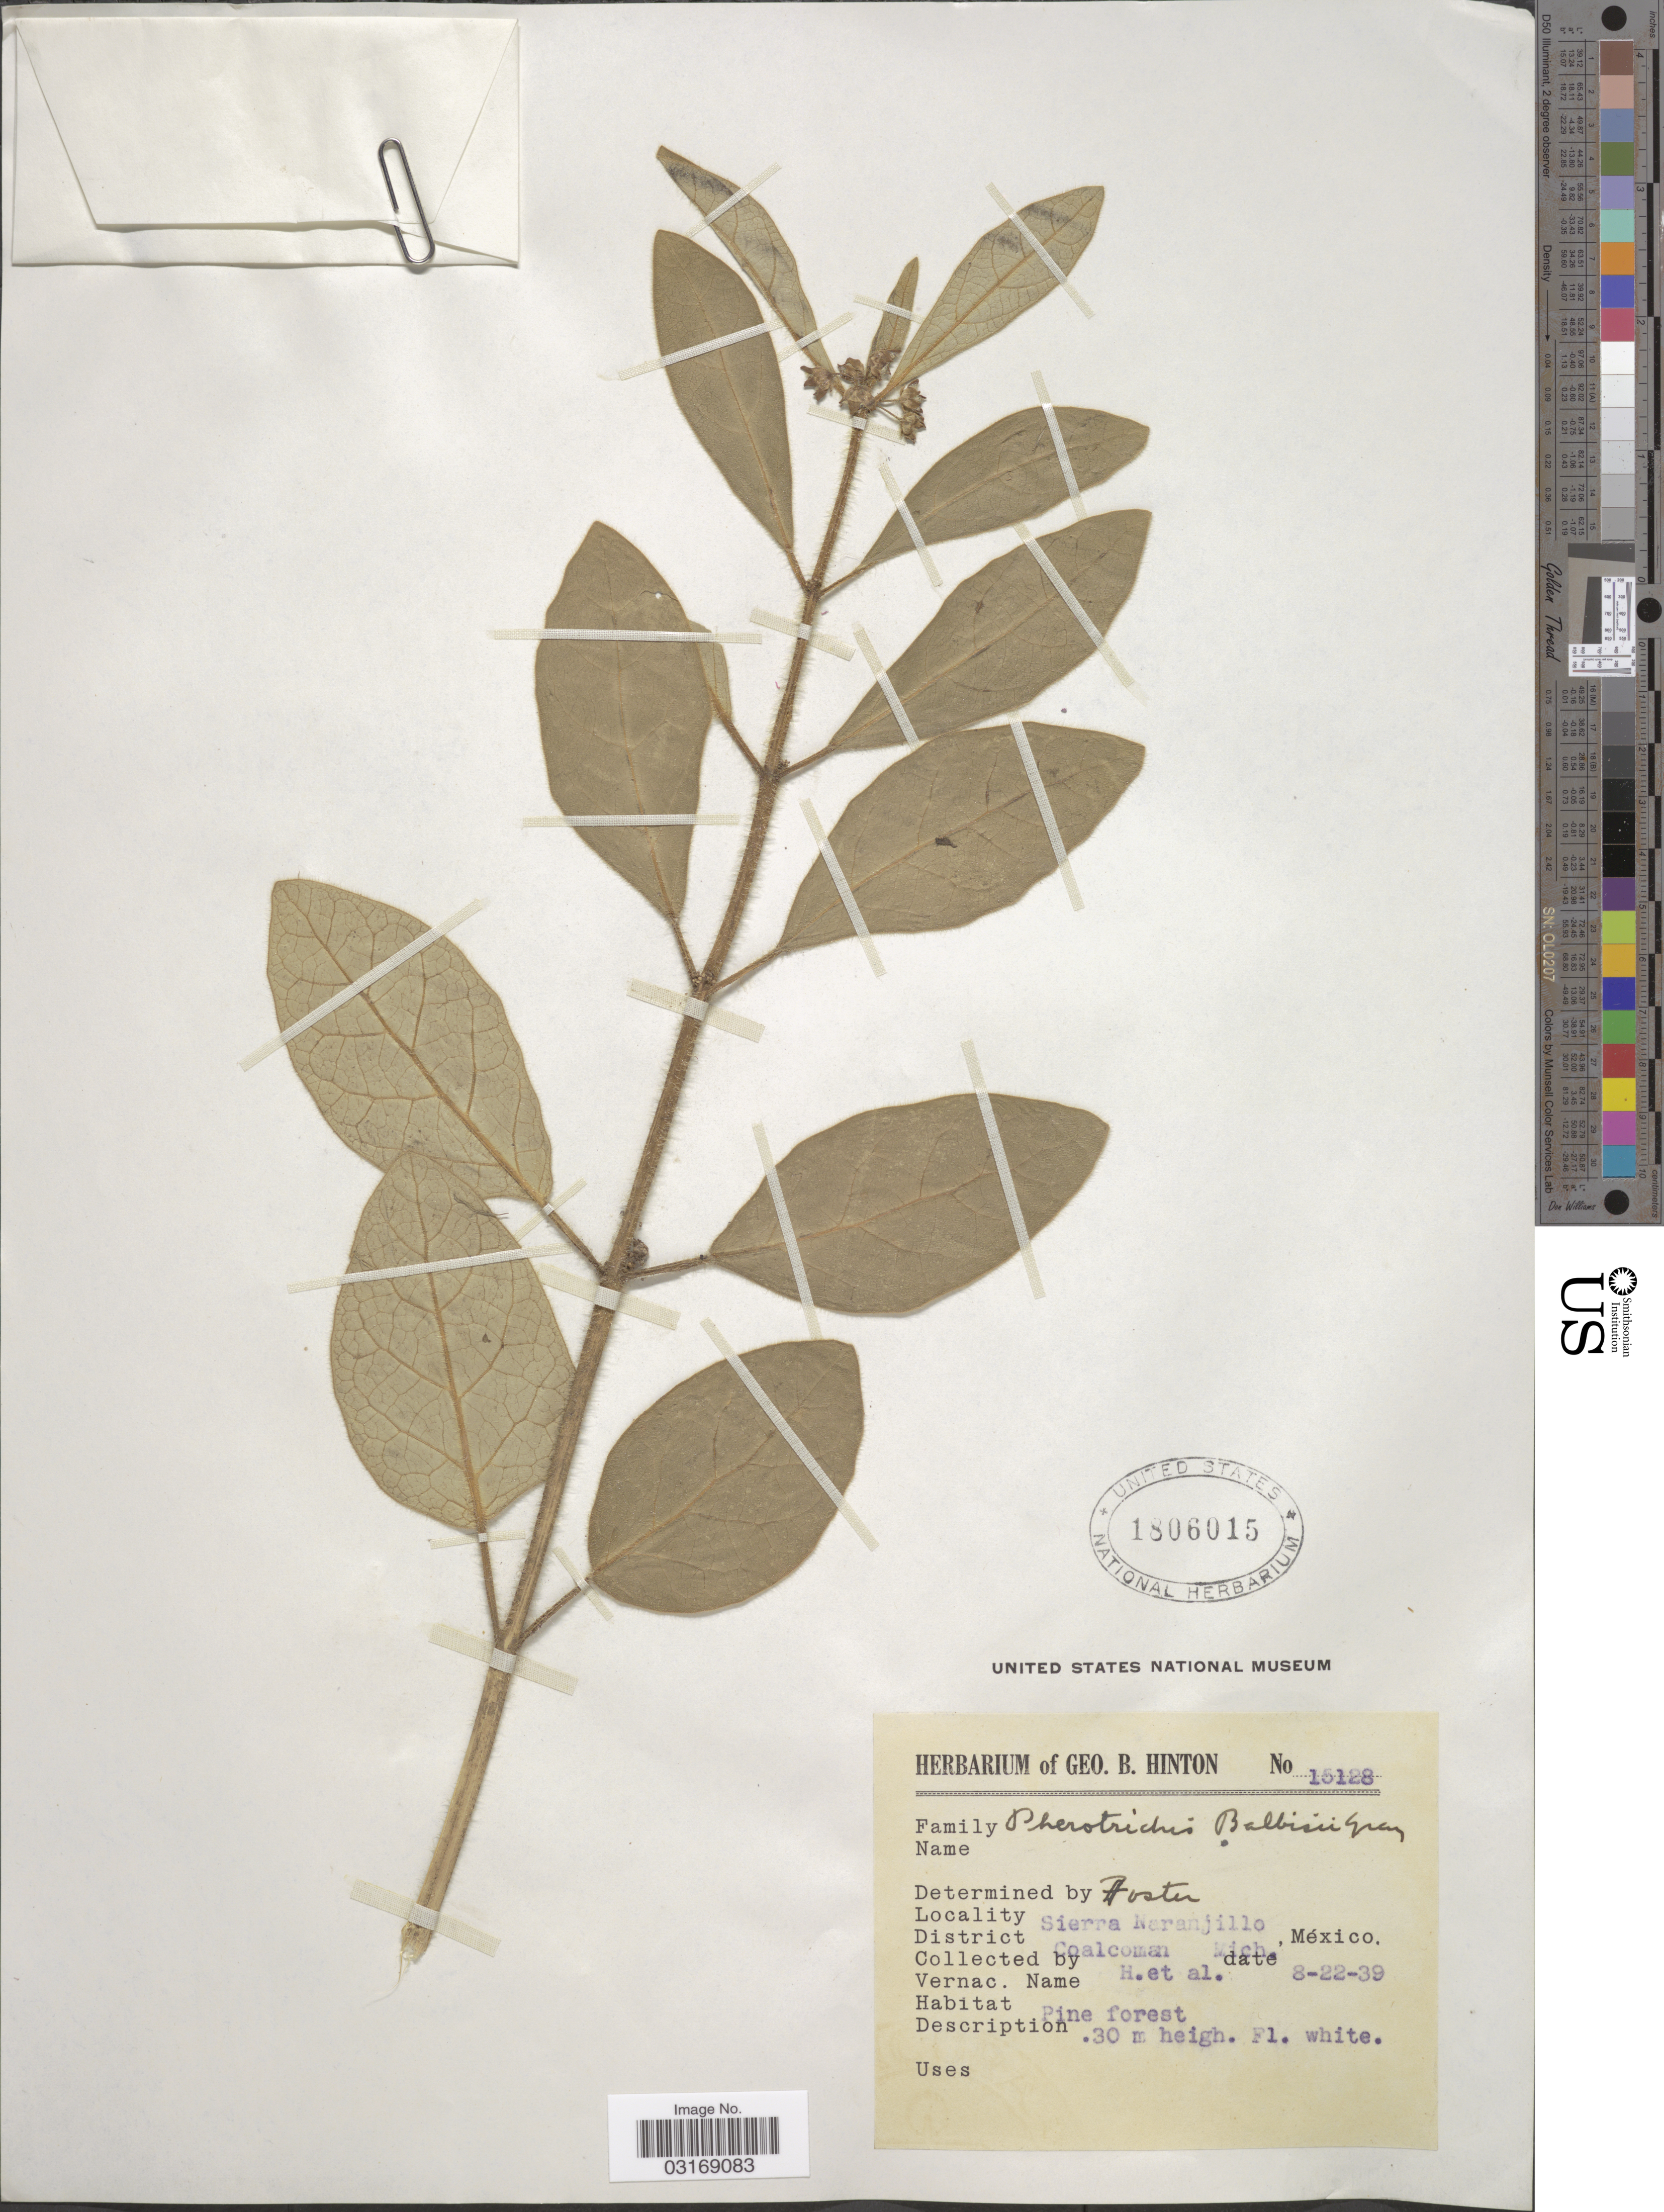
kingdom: Plantae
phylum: Tracheophyta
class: Magnoliopsida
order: Gentianales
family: Apocynaceae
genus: Pherotrichis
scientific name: Pherotrichis balbisii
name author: A. Gray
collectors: G. B. Hinton & et al.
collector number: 15128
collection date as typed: Transcribed d/m/y: 22/8/39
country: Mexico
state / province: Michoacán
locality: Sierra Narajillo. District Coalcoman.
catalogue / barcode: US 1806015